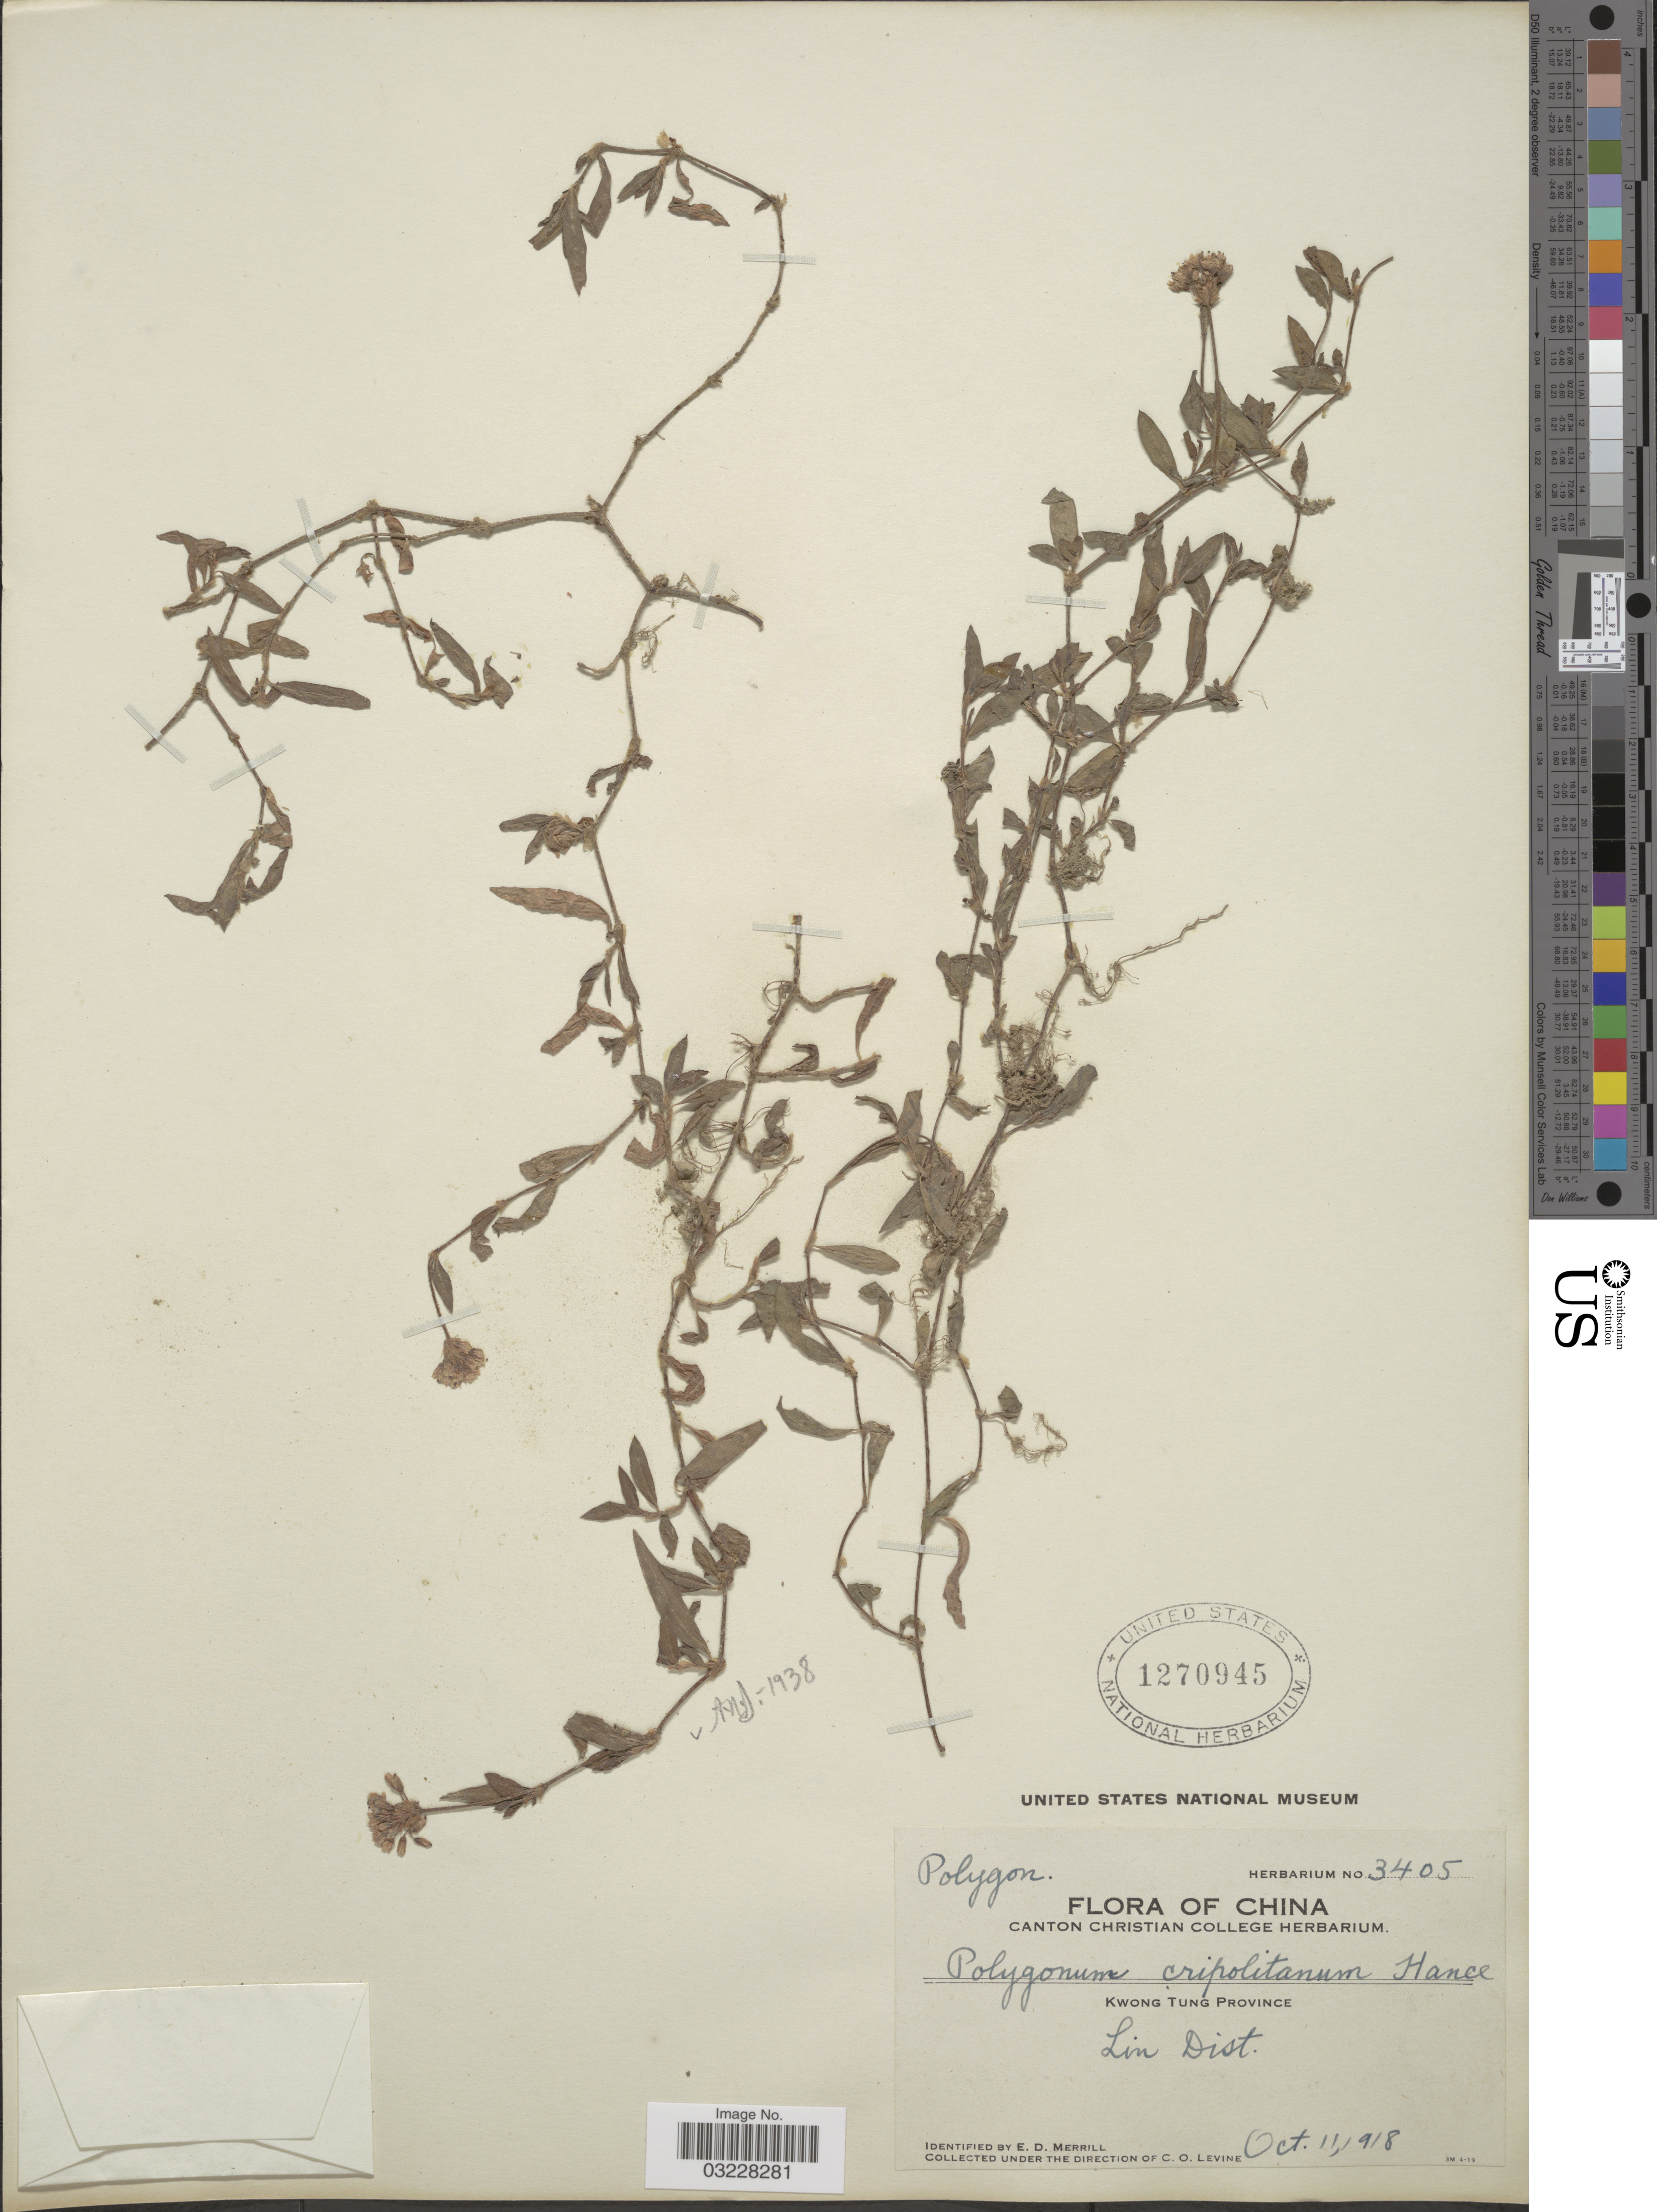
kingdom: Plantae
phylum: Tracheophyta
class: Magnoliopsida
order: Caryophyllales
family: Polygonaceae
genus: Polygonum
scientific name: Polygonum criopolitanum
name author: Hance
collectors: C. O. Levine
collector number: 3405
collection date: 1918-10-11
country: China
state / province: Guangdong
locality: Kwong Tung Province. Lin Dist.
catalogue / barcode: US 1270945